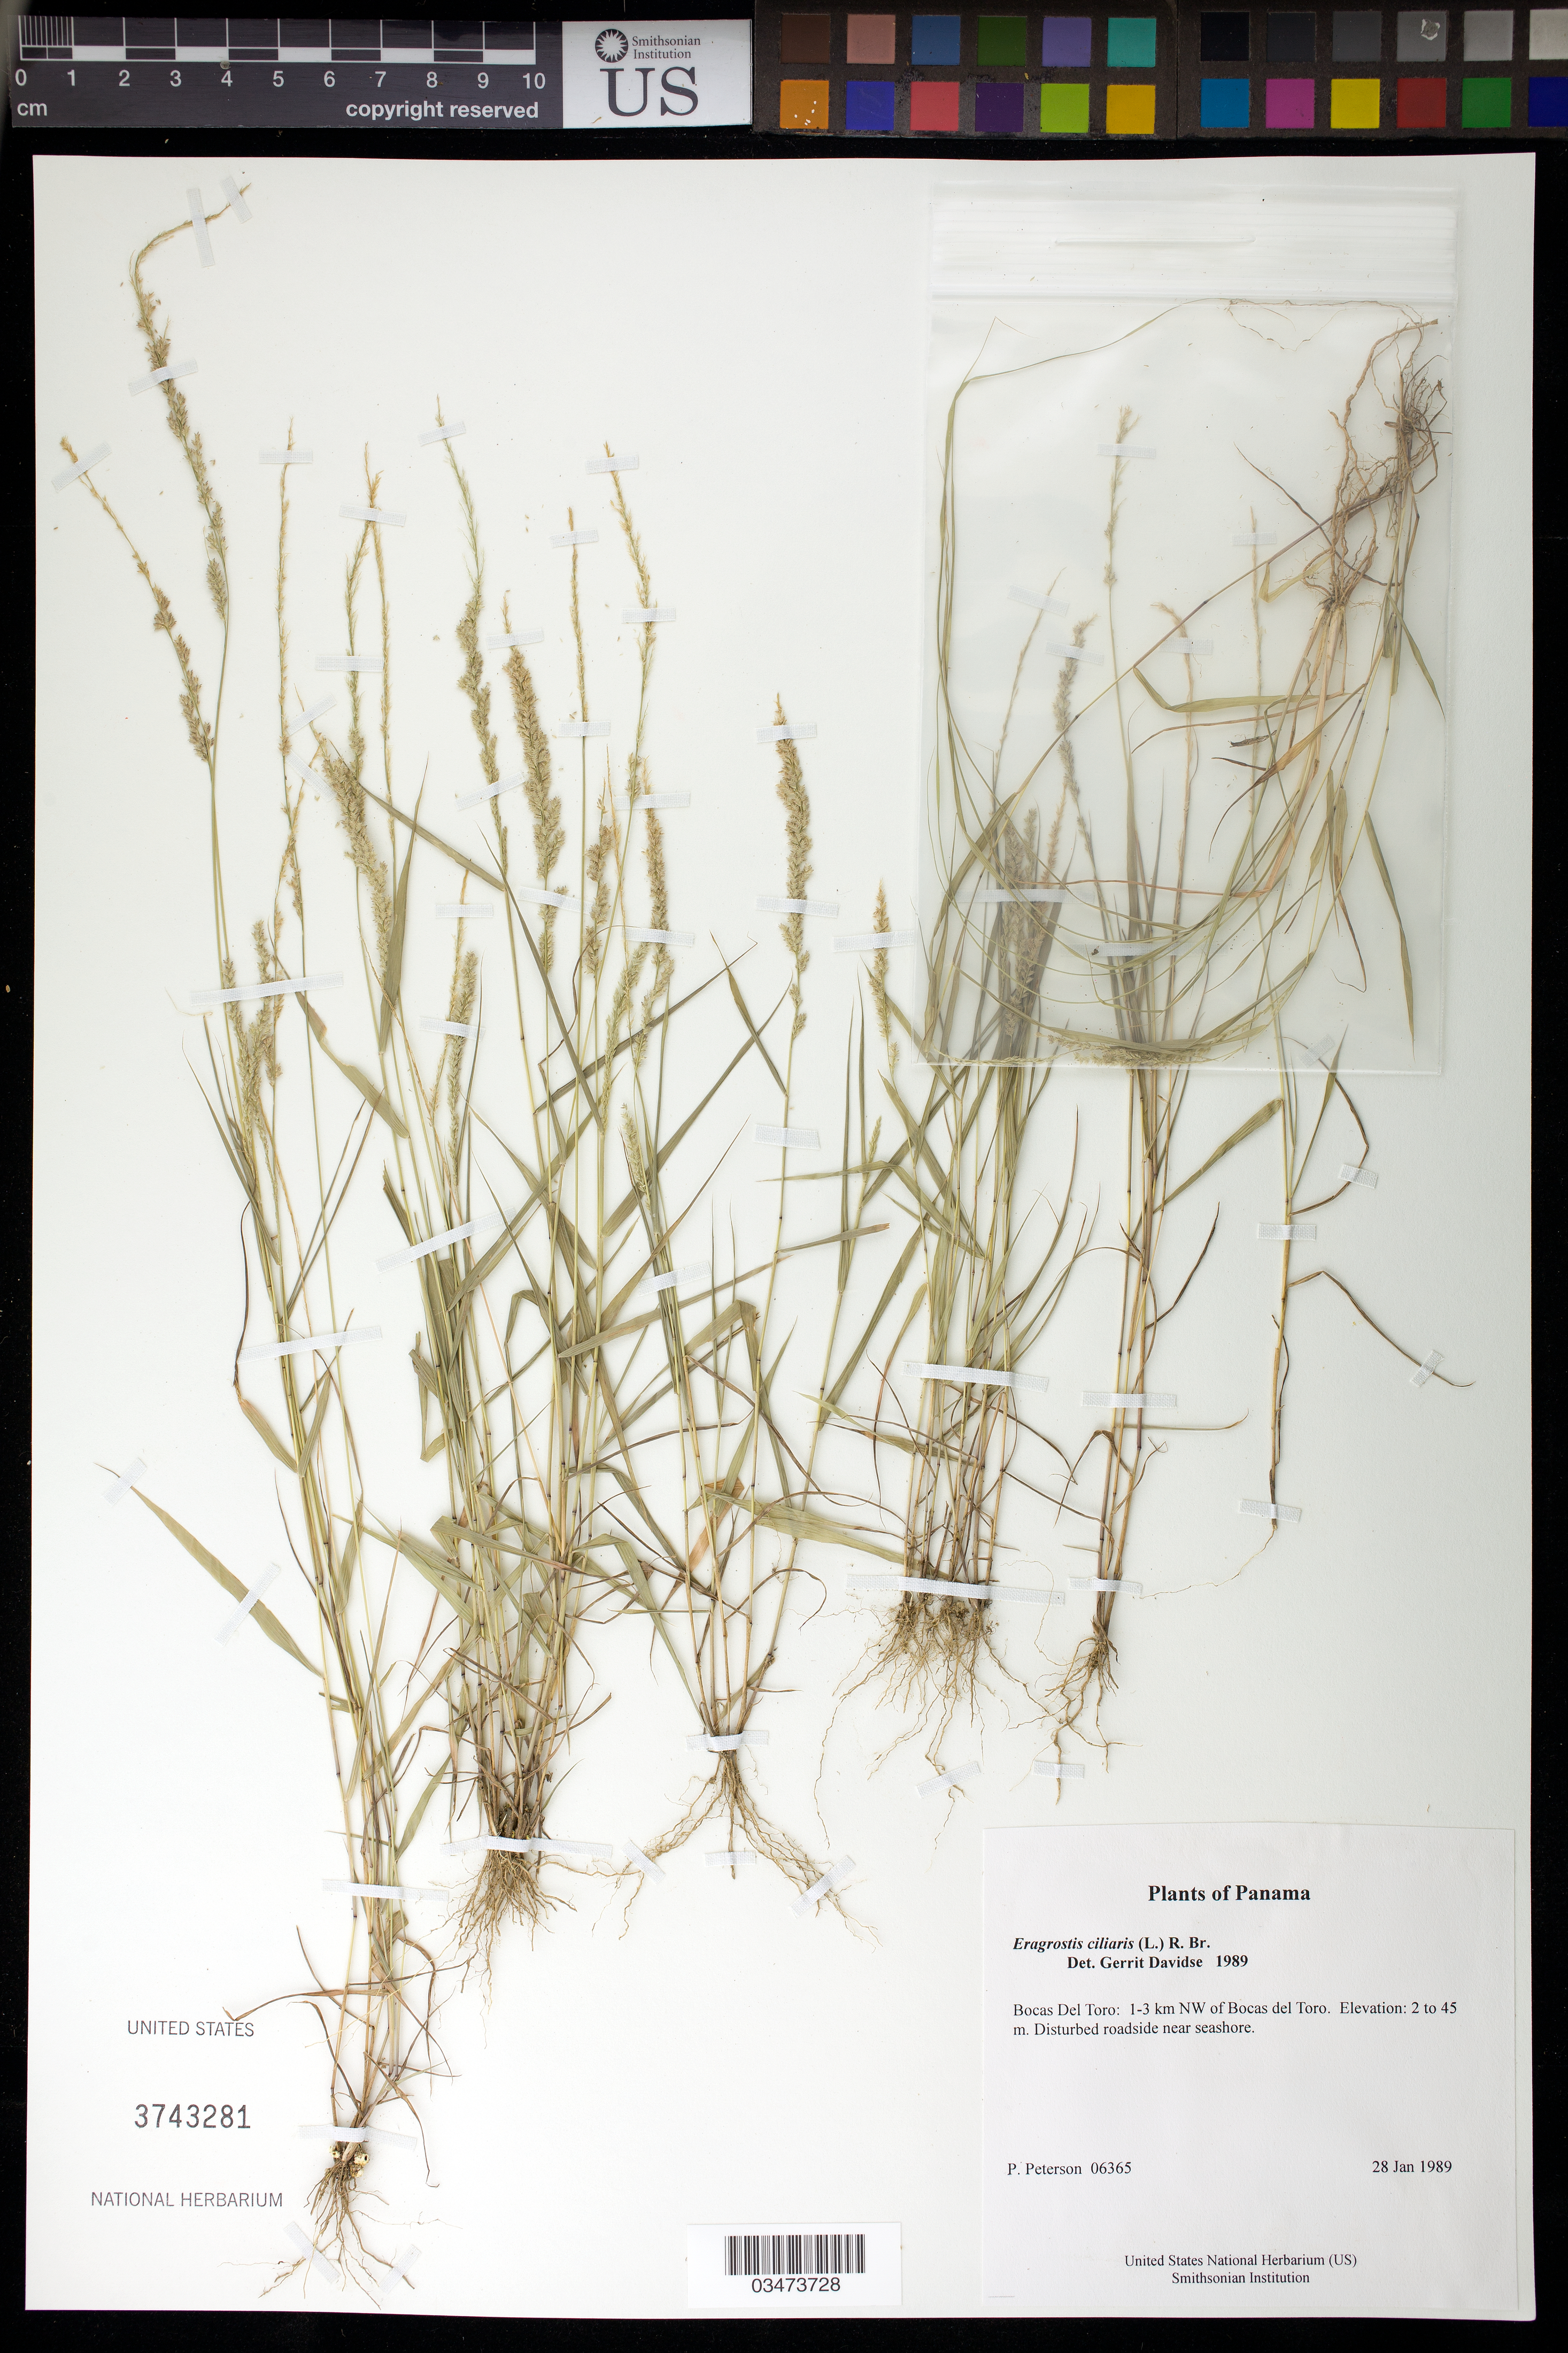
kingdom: Plantae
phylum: Tracheophyta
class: Liliopsida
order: Poales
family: Poaceae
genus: Eragrostis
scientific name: Eragrostis ciliaris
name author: (L.) R. Br.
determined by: Davidse, Gerrit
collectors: P. M. Peterson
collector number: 06365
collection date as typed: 28 Jan 1989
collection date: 1989-01-28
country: Panama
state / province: Bocas del Toro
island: Colón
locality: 1-3 km NW of Bocas del Toro.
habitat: Disturbed roadside near seashore.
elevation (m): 2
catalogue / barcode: US 3743281